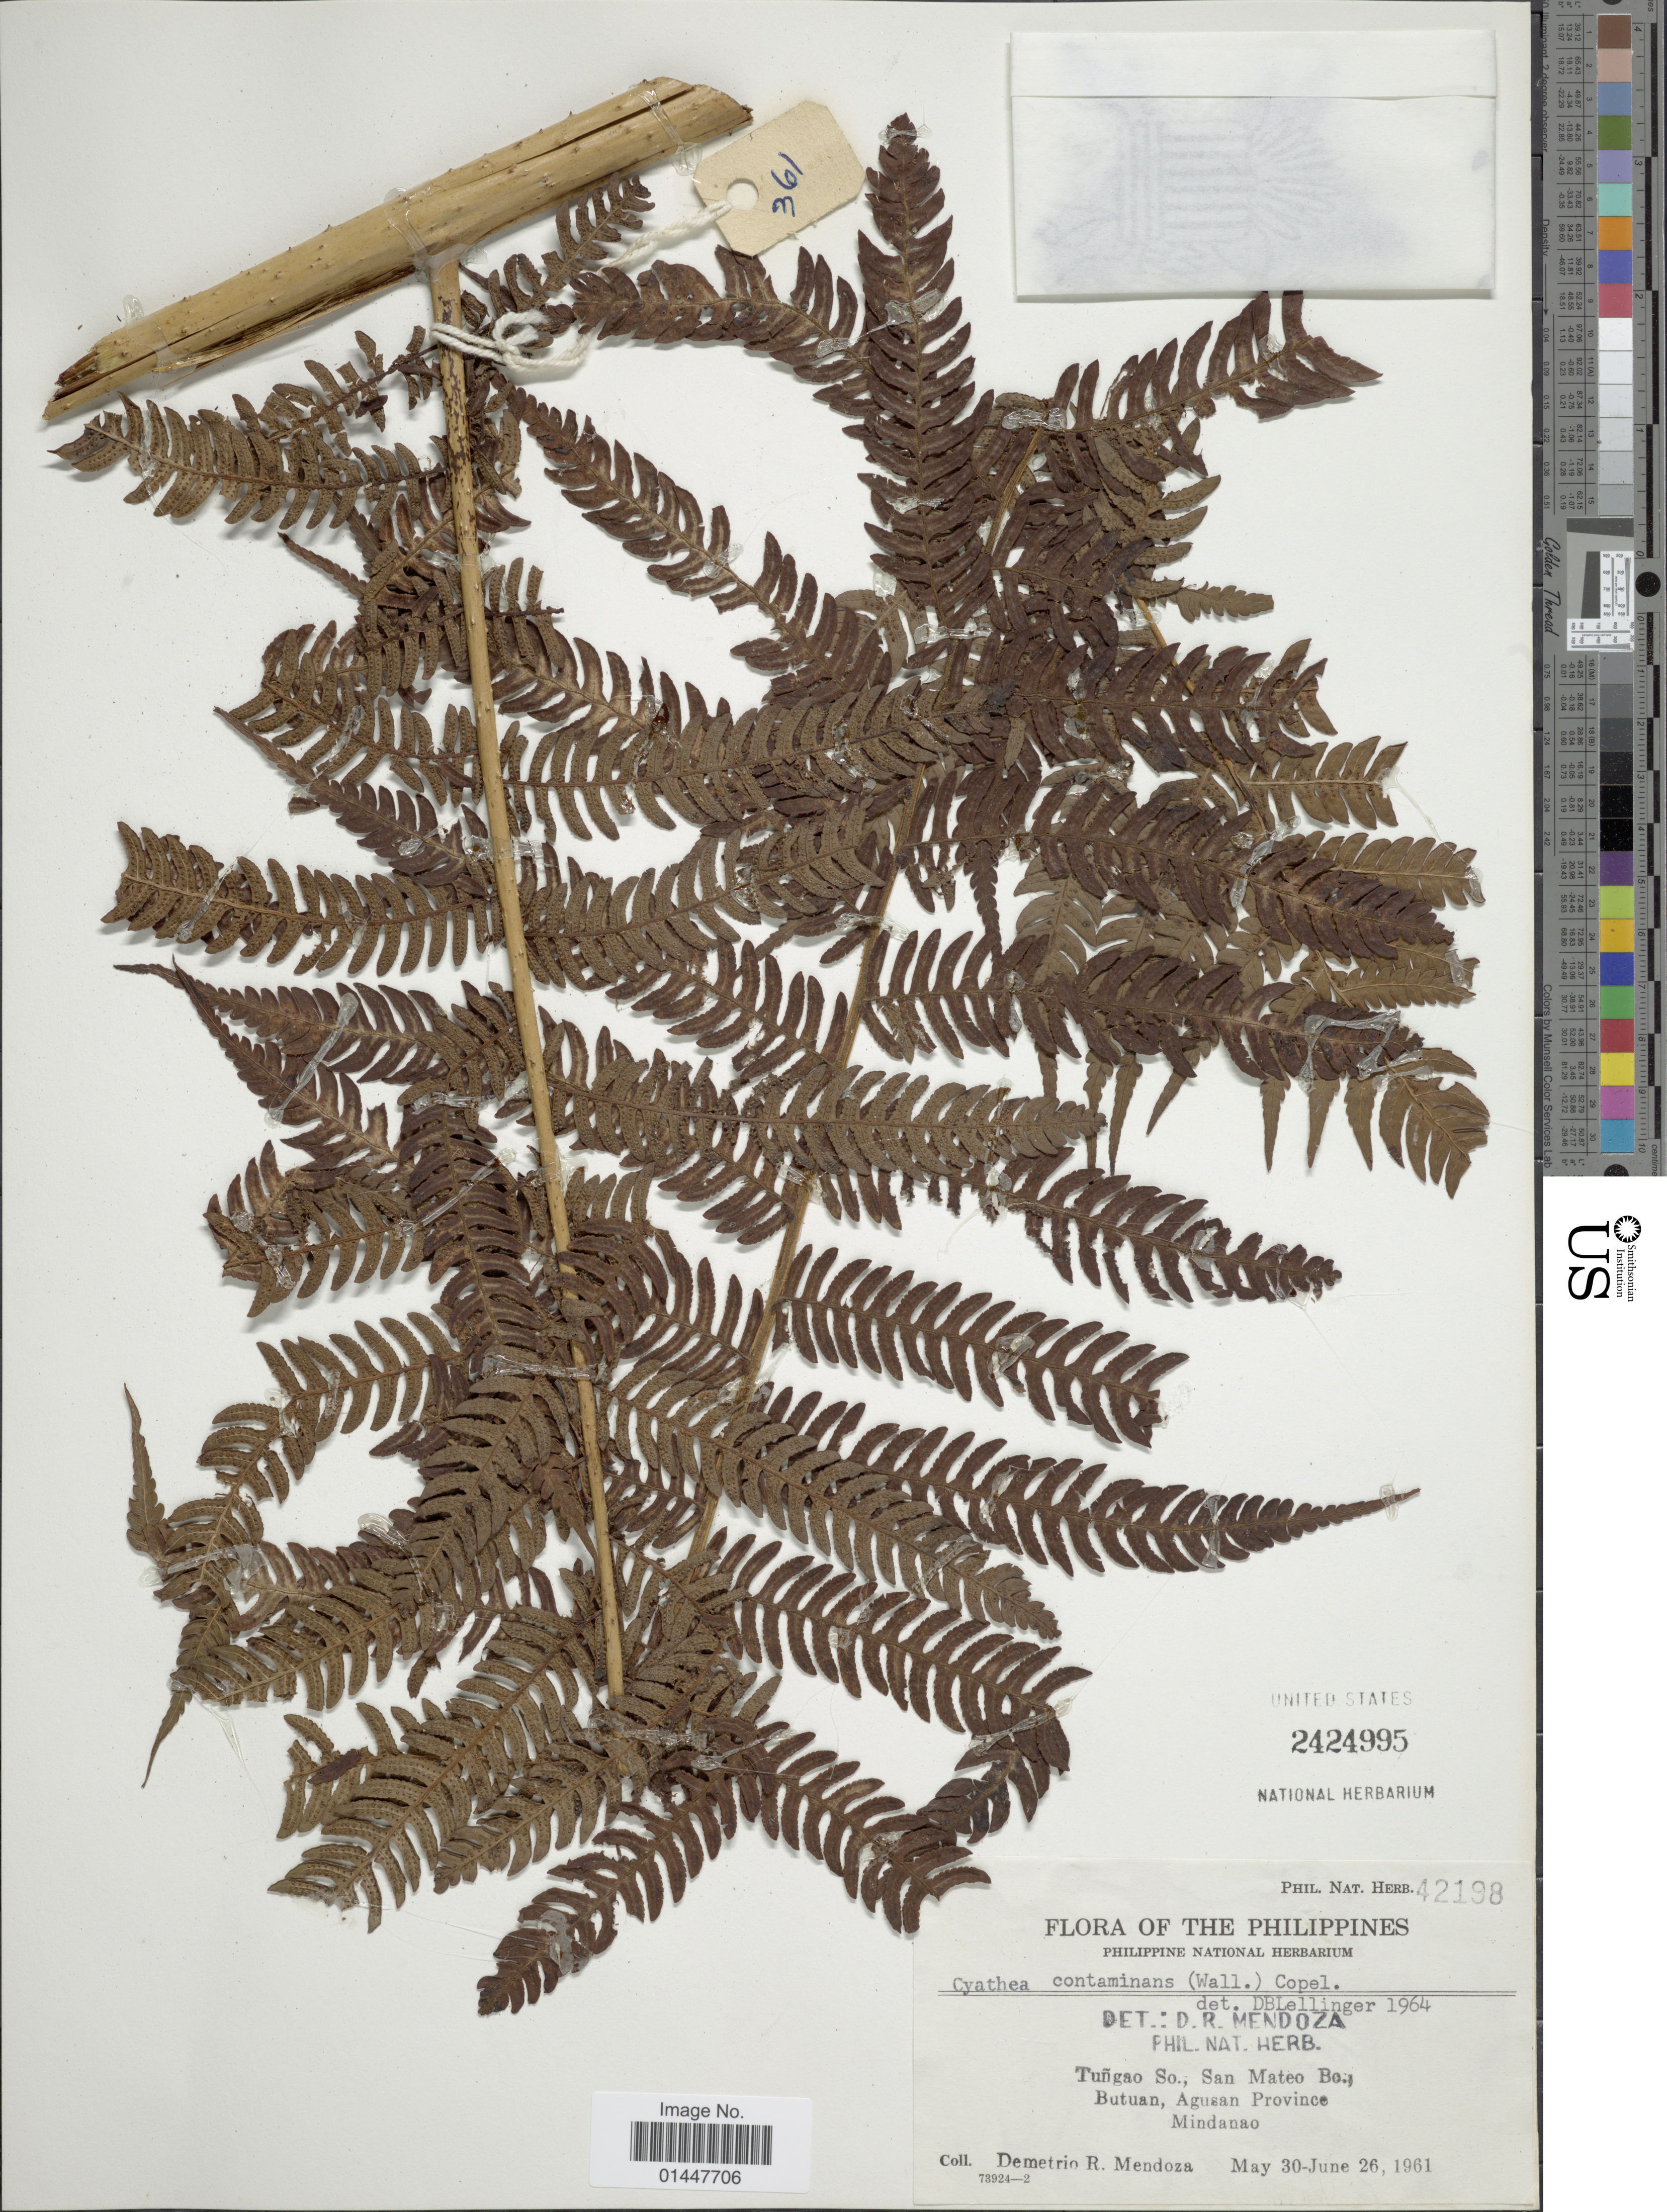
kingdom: Plantae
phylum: Tracheophyta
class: Polypodiopsida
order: Cyatheales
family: Cyatheaceae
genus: Sphaeropteris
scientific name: Sphaeropteris glauca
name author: (Blume) R.M. Tryon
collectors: D. Mendoza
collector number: Phil. Nat. Herb. 42198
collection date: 1961-05-30/1961-06-26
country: Philippines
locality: Tungao So., San Mateo Bo., Butuan, Agusan Province, Mindanao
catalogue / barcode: US 2424995